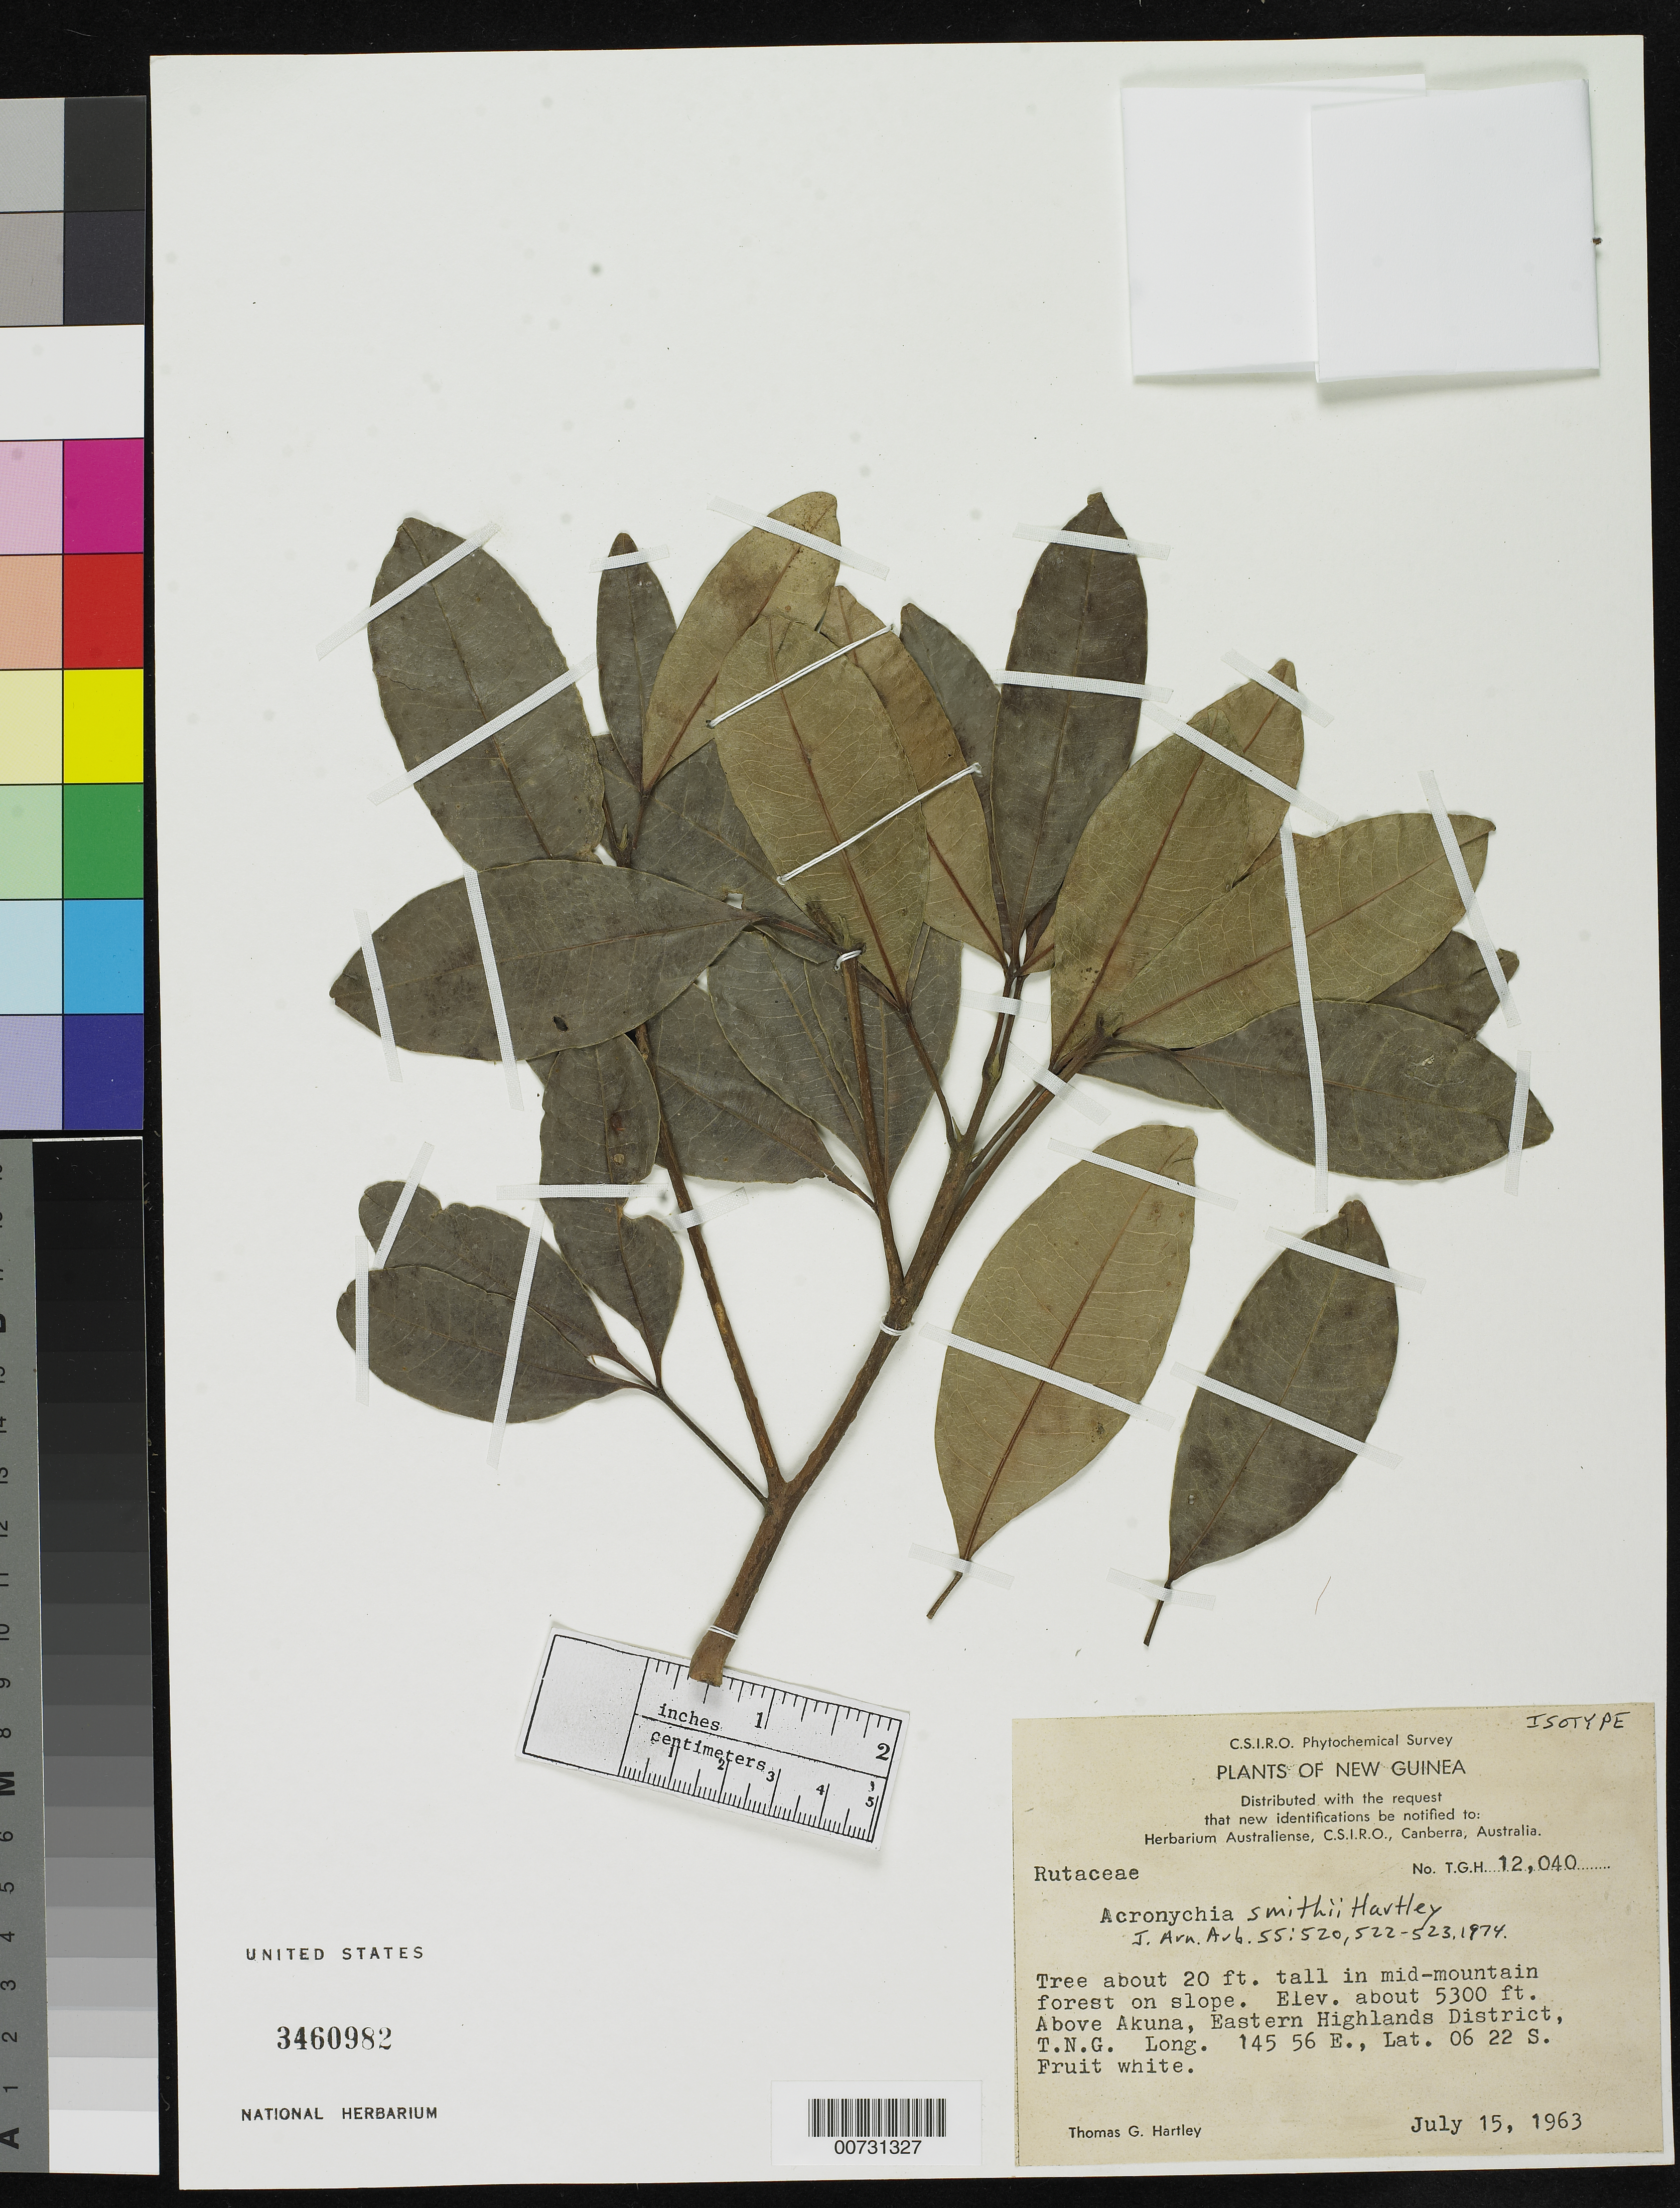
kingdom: Plantae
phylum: Tracheophyta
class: Magnoliopsida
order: Sapindales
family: Rutaceae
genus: Acronychia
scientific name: Acronychia smithii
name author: T.G. Hartley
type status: Isotype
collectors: T. G. Hartley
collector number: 12040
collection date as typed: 15 Jul 1963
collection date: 1963-07-15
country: Papua New Guinea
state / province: Eastern Highlands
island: New Guinea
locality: Above Akuna, Eastern Highlands District, T.N.G.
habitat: Mid-mountain forest on slope.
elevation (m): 1615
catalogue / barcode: US 3460982